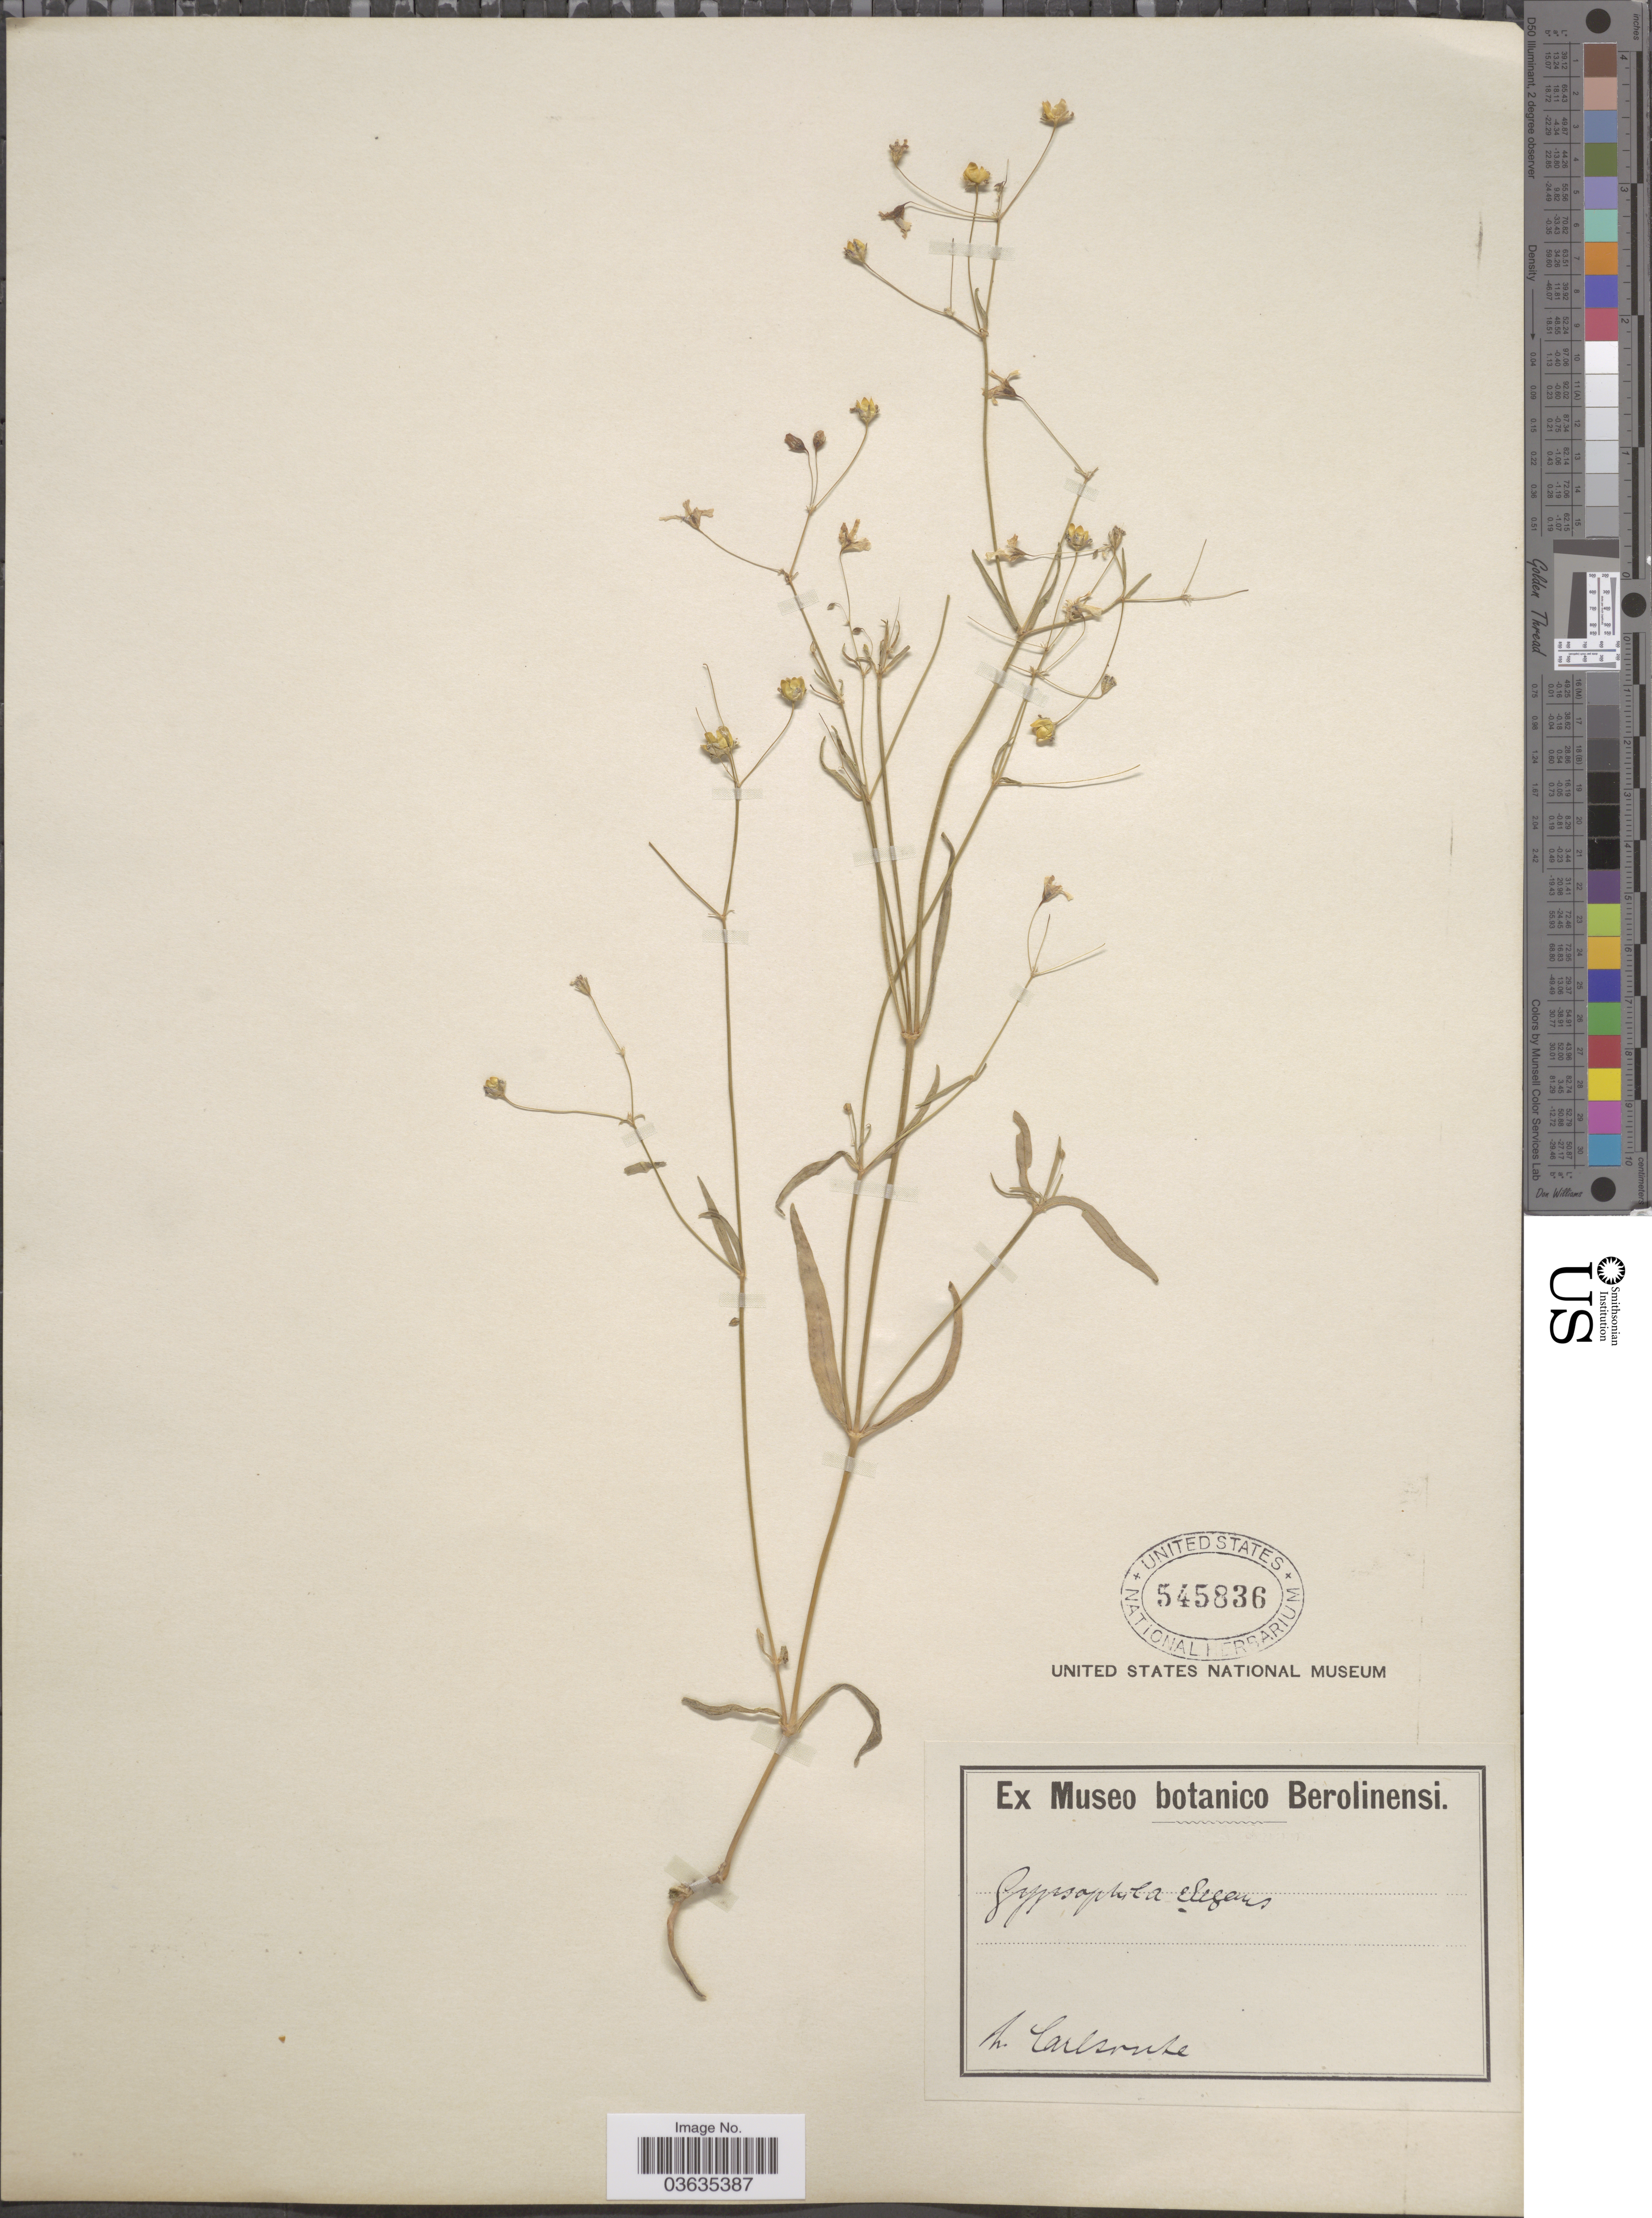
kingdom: Plantae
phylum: Tracheophyta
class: Magnoliopsida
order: Caryophyllales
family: Caryophyllaceae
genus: Gypsophila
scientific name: Gypsophila elegans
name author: M. Bieb.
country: Germany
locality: h. Carlsruhe.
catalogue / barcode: US 545836